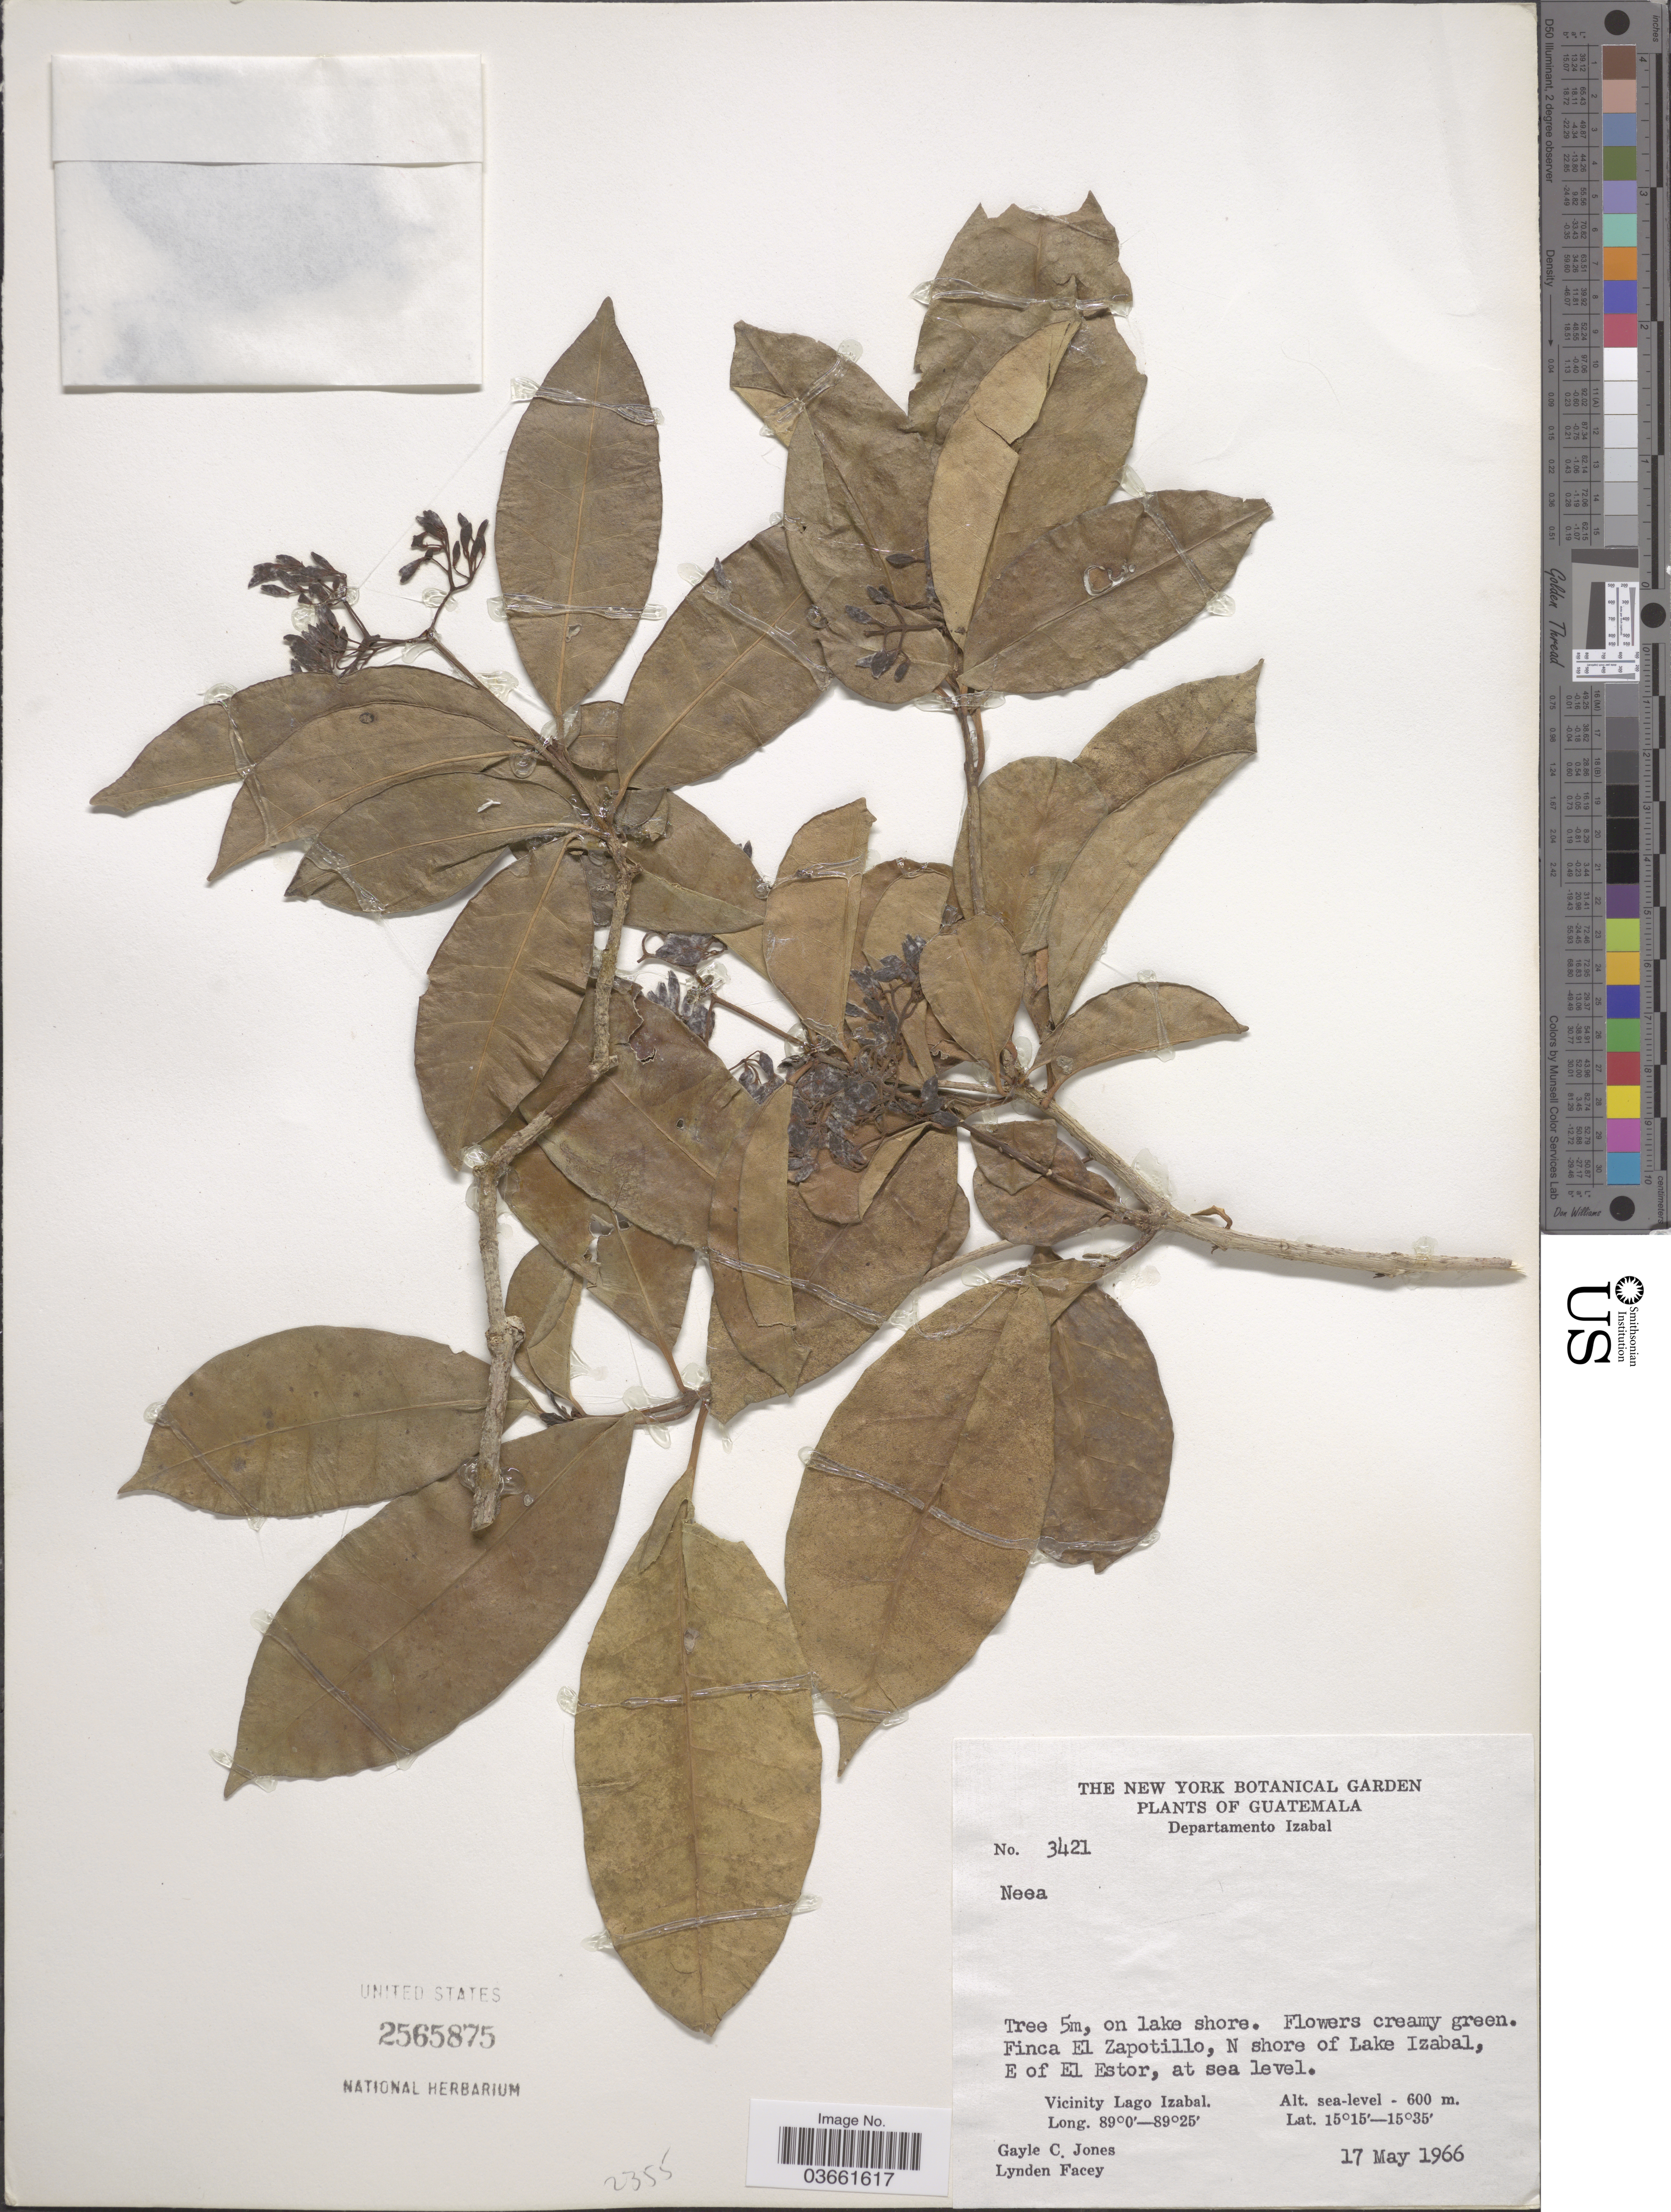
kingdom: Plantae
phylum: Tracheophyta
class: Magnoliopsida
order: Caryophyllales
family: Nyctaginaceae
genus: Neea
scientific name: Neea sp.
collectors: G. C. Jones & L. Facey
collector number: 3421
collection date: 1966-05-17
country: Guatemala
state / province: Izabal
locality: Departamento Izabal. Finca El Zapotillo, N shore of Lake Izabal, E of El Estor, Vicinity Lago Izabal.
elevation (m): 0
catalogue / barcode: US 2565875